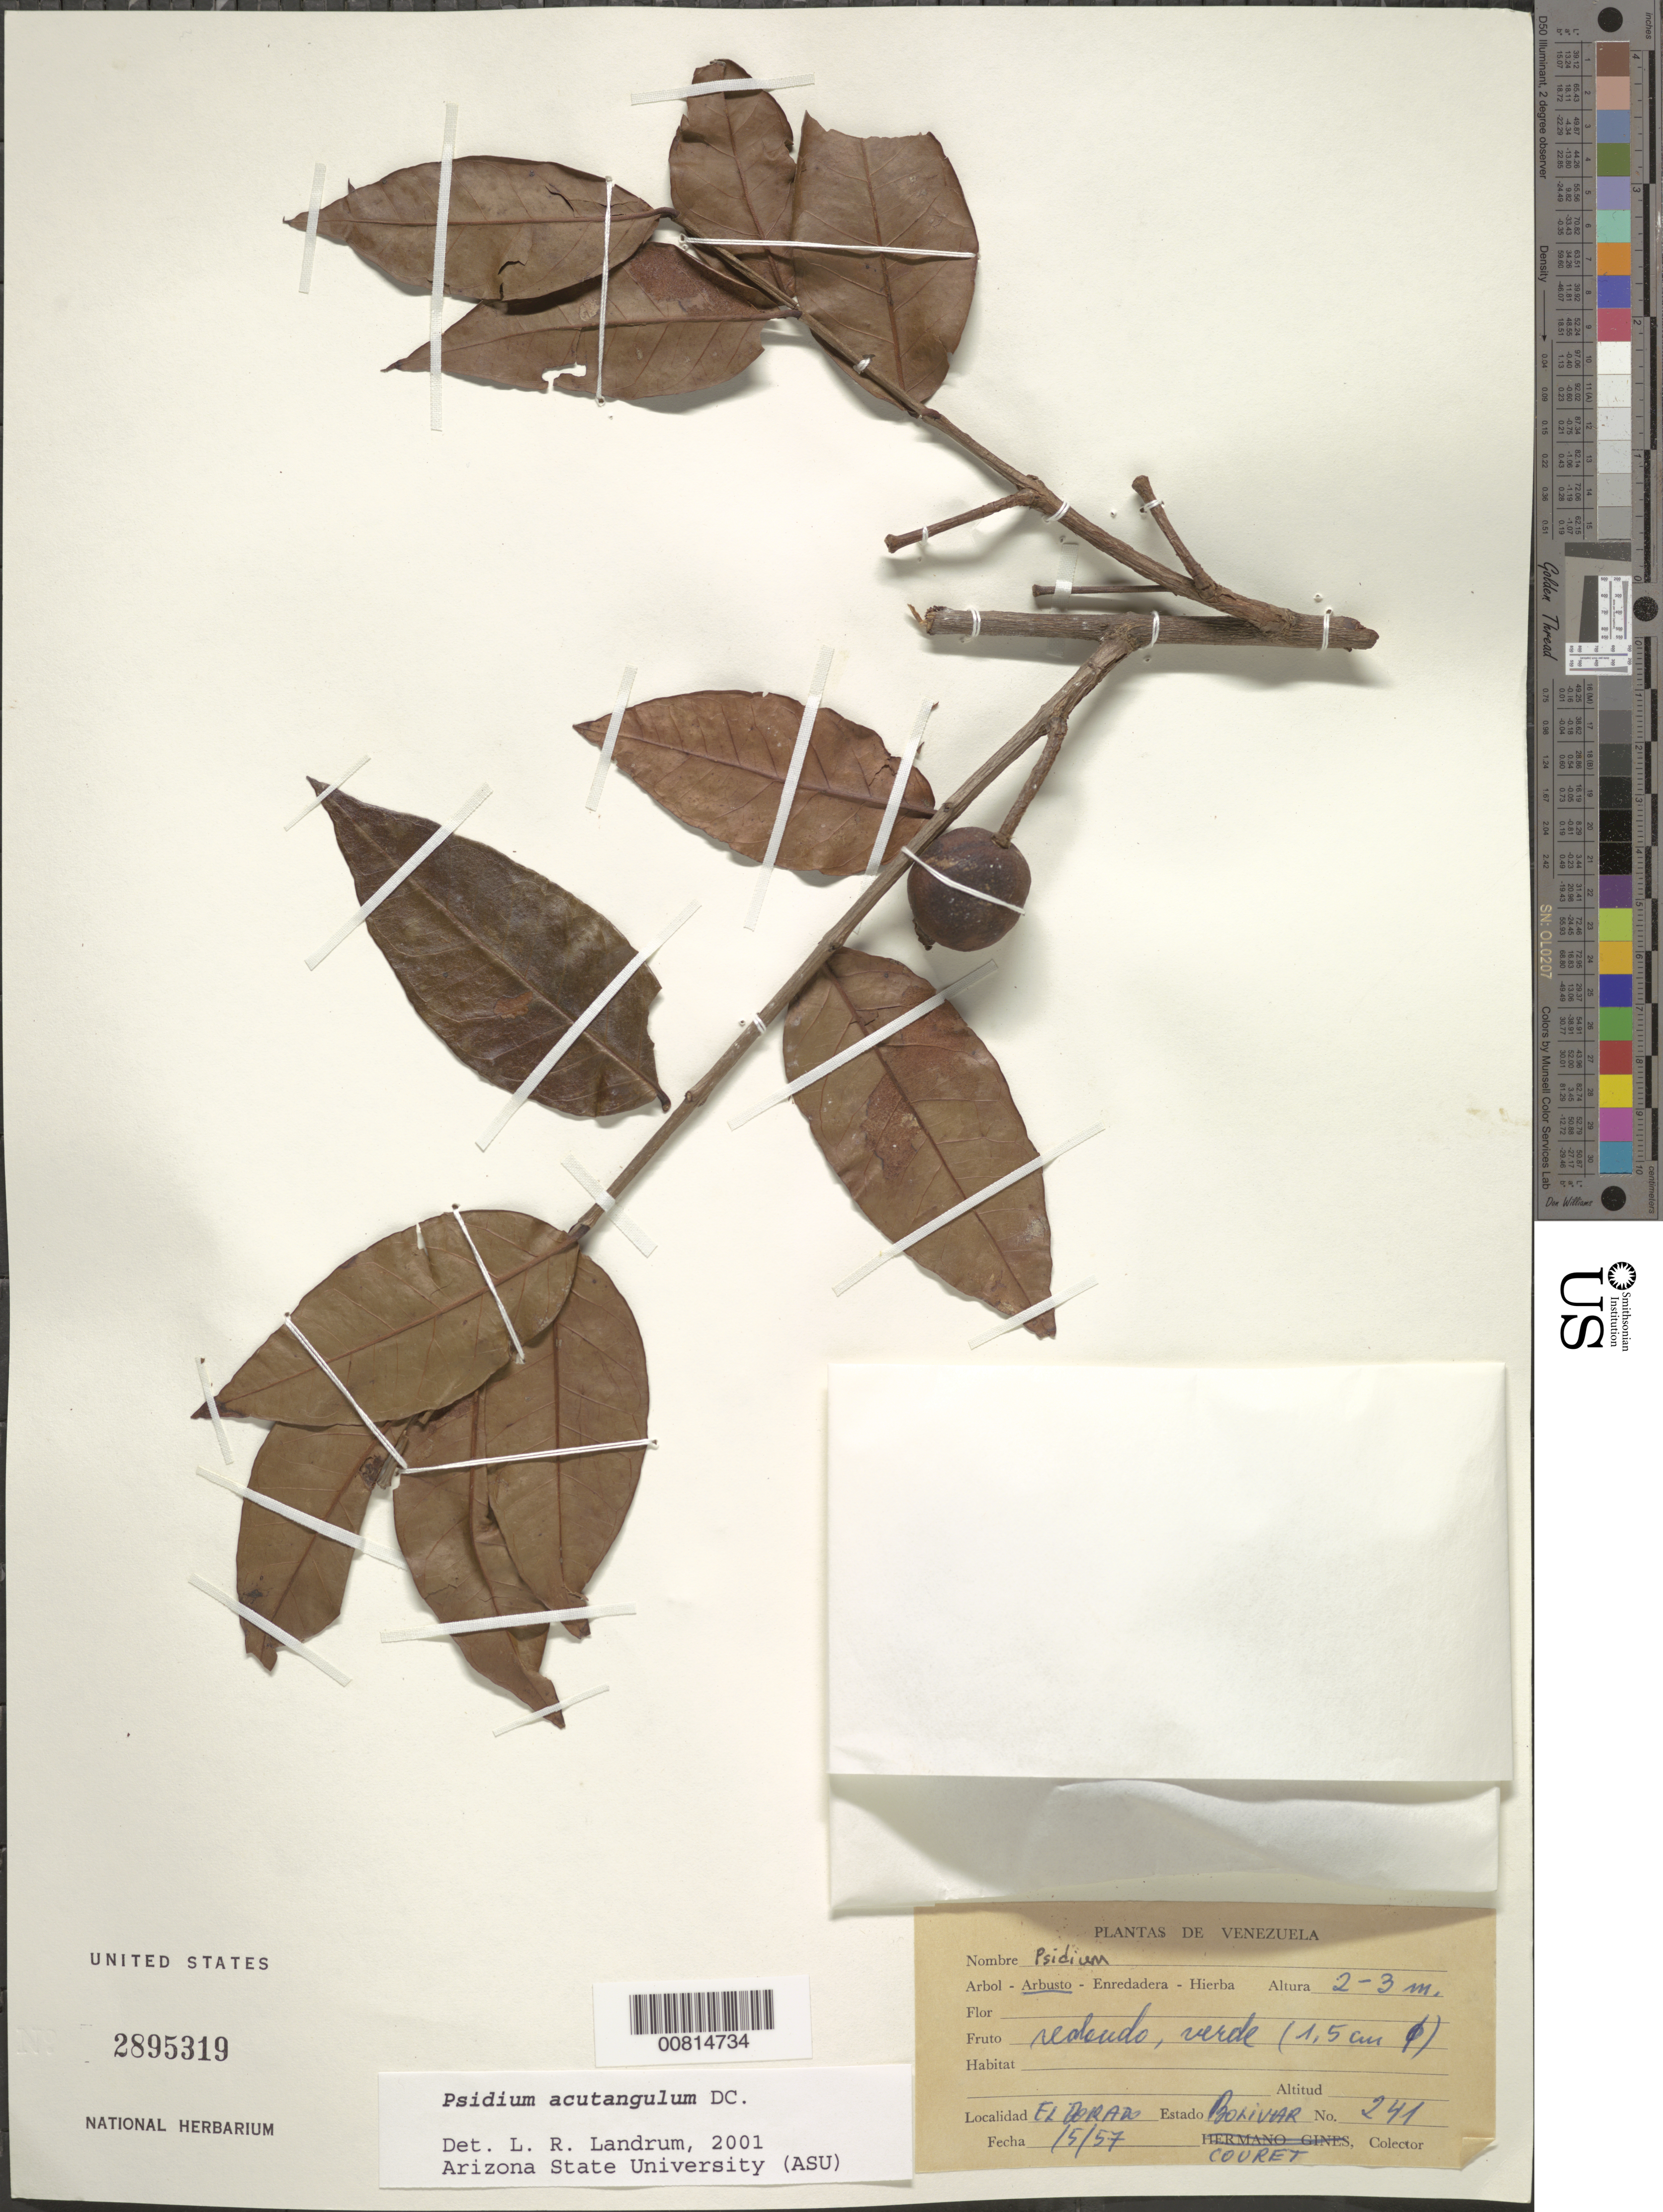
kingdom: Plantae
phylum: Tracheophyta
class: Magnoliopsida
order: Myrtales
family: Myrtaceae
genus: Psidium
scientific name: Psidium acutangulum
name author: (DC.) DC.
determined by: Landrum, L. R.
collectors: -. Couret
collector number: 241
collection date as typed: May-57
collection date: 1957-05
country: Venezuela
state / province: Bolívar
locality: El Dorado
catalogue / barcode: US 2895319